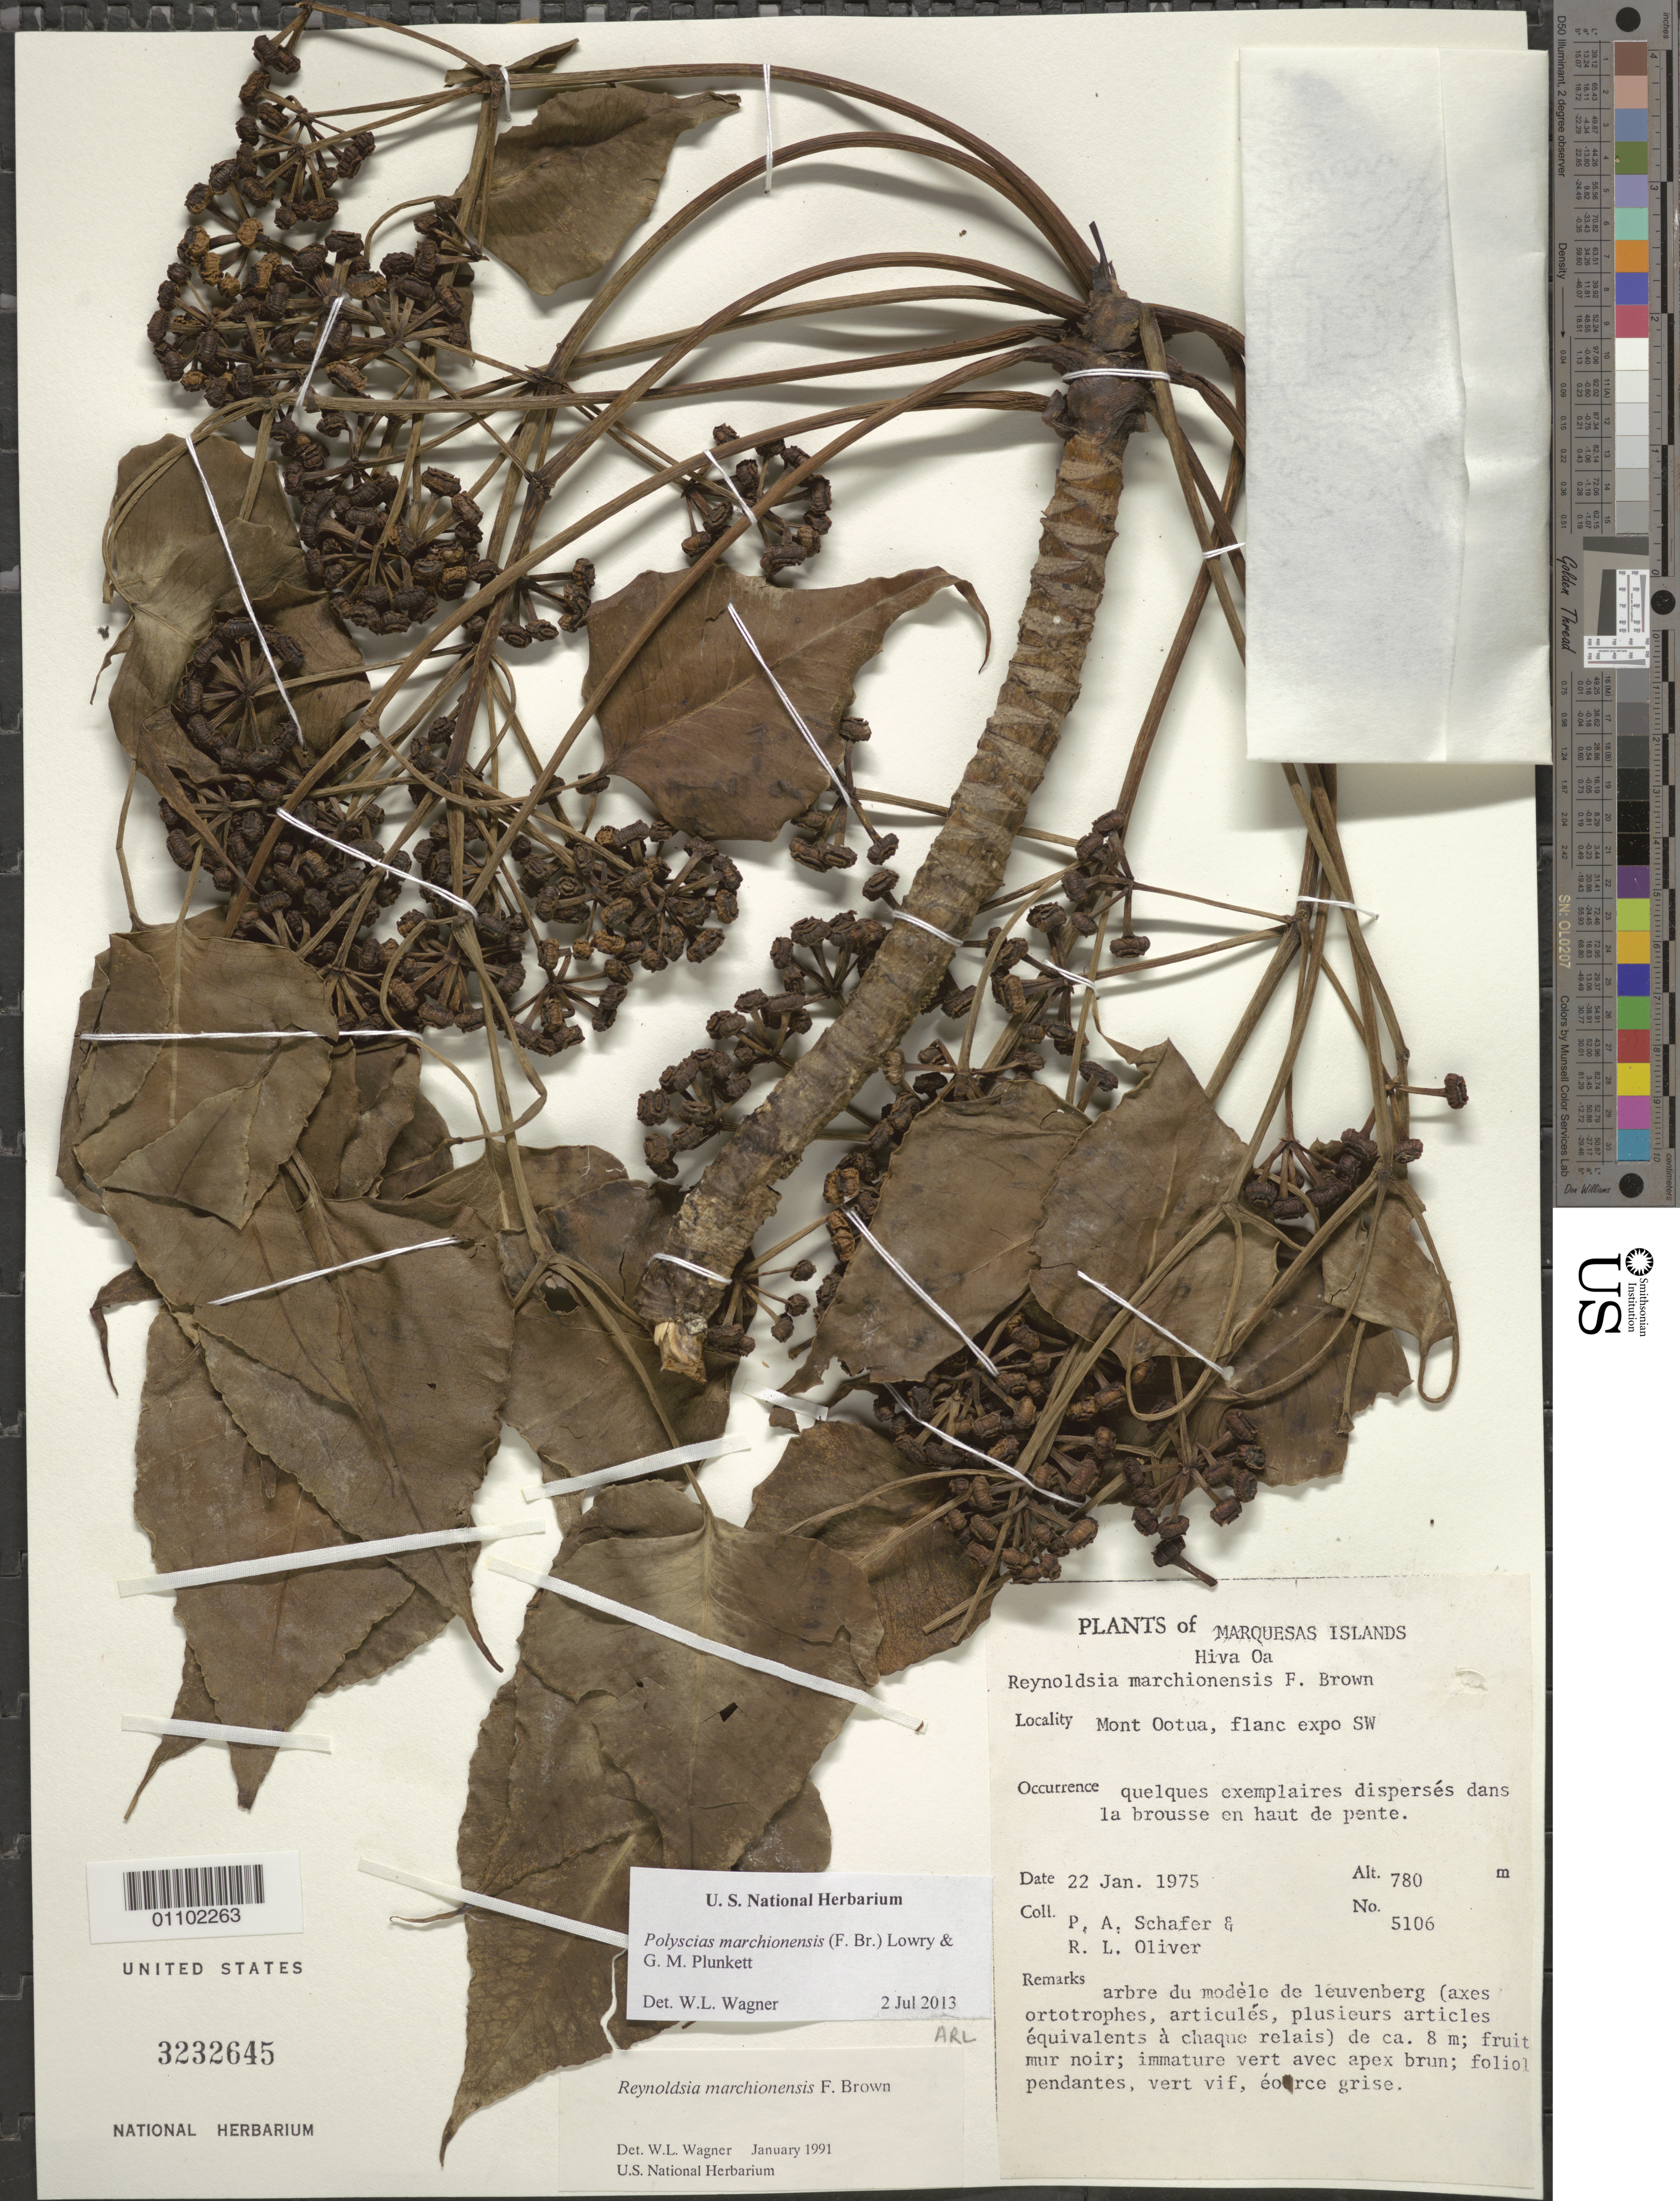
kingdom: Plantae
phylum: Tracheophyta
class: Magnoliopsida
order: Apiales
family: Araliaceae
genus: Polyscias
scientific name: Polyscias marchionensis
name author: (F. Br.) T.K. Lowery & G. M. Plunkett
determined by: Lorence, David H., (PTBG), National Tropical Botanical Garden (UNITED STATES)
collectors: P. A. Schäfer & R. L. Oliver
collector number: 5106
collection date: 1975-01-22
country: French Polynesia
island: Hiva Oa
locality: Mt. Ootua, flanc expose SW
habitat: Quelques exemplaires dispersés dans la brousse en haut de pente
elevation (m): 780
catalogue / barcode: US 3232645